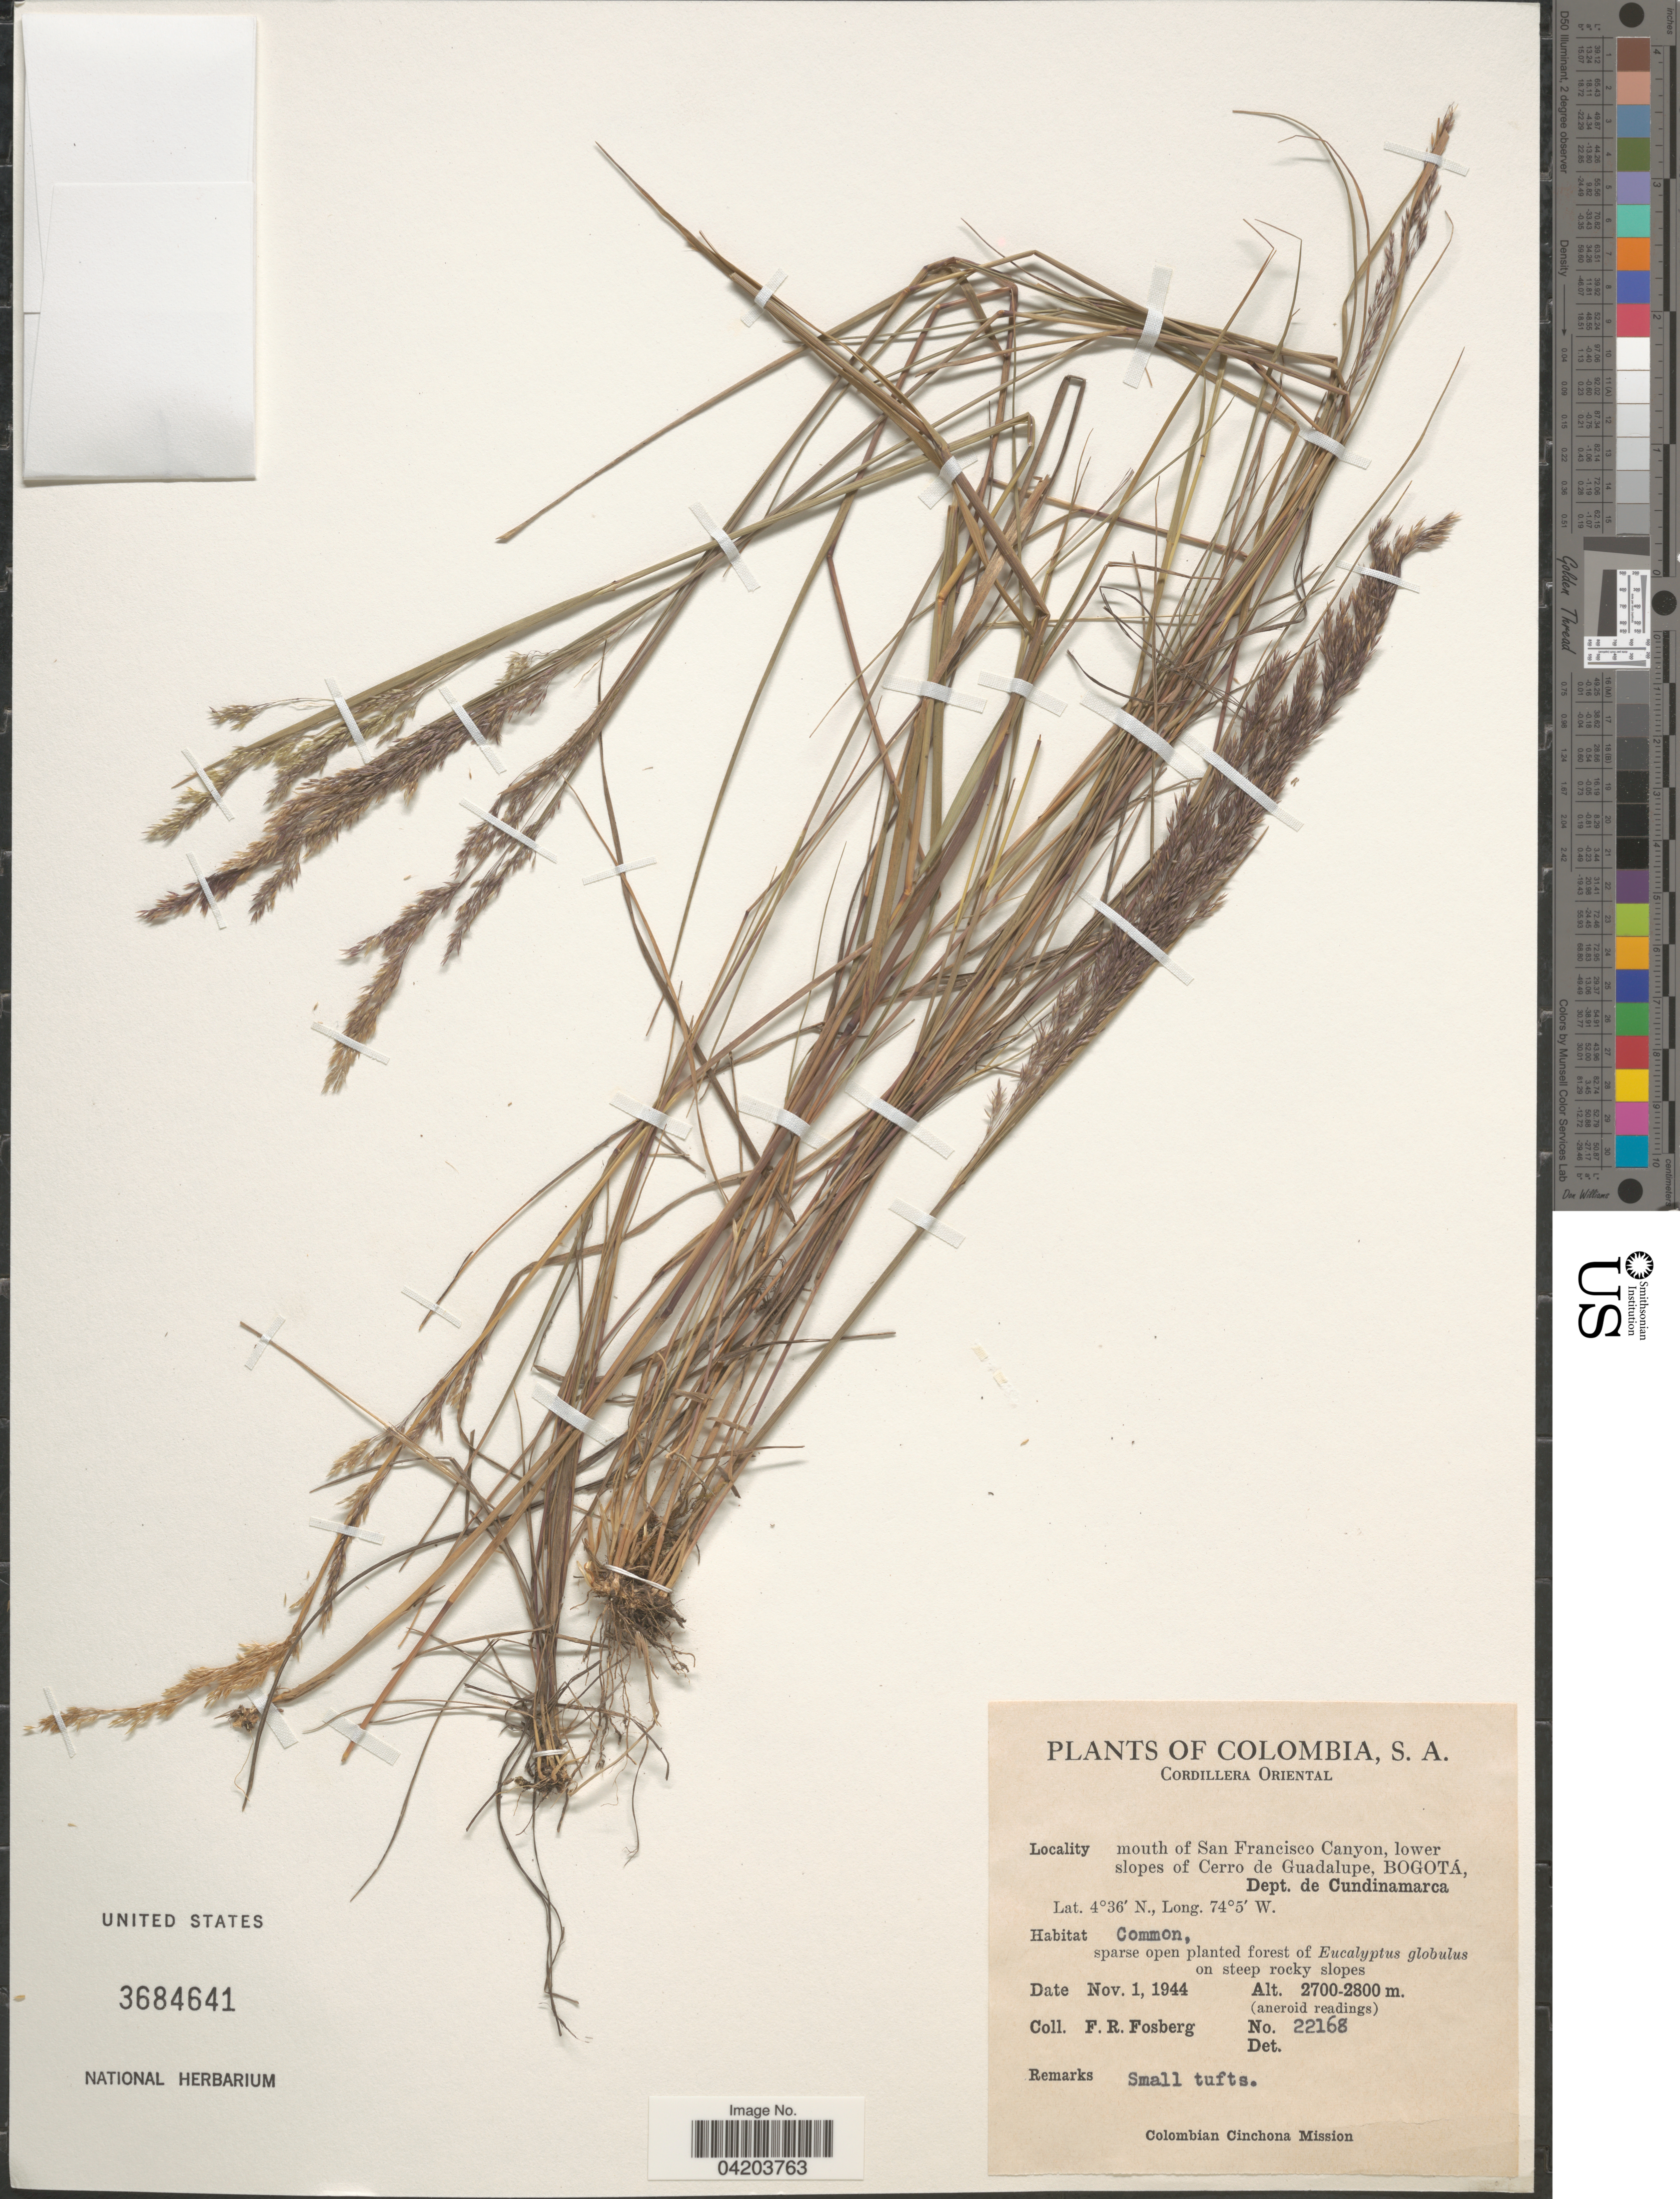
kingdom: Plantae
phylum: Tracheophyta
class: Liliopsida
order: Poales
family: Poaceae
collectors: F. R. Fosberg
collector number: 22168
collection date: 1944-11-01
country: Colombia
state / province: Cundinamarca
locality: Cordillera Oriental. Mouth of San Francisco Canyon, lower slopes of Cerro de Guadalupe, Bogotá, Dept. de Cundinamarca. Colombian Cinchona Mission.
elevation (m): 2700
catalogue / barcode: US 3684641